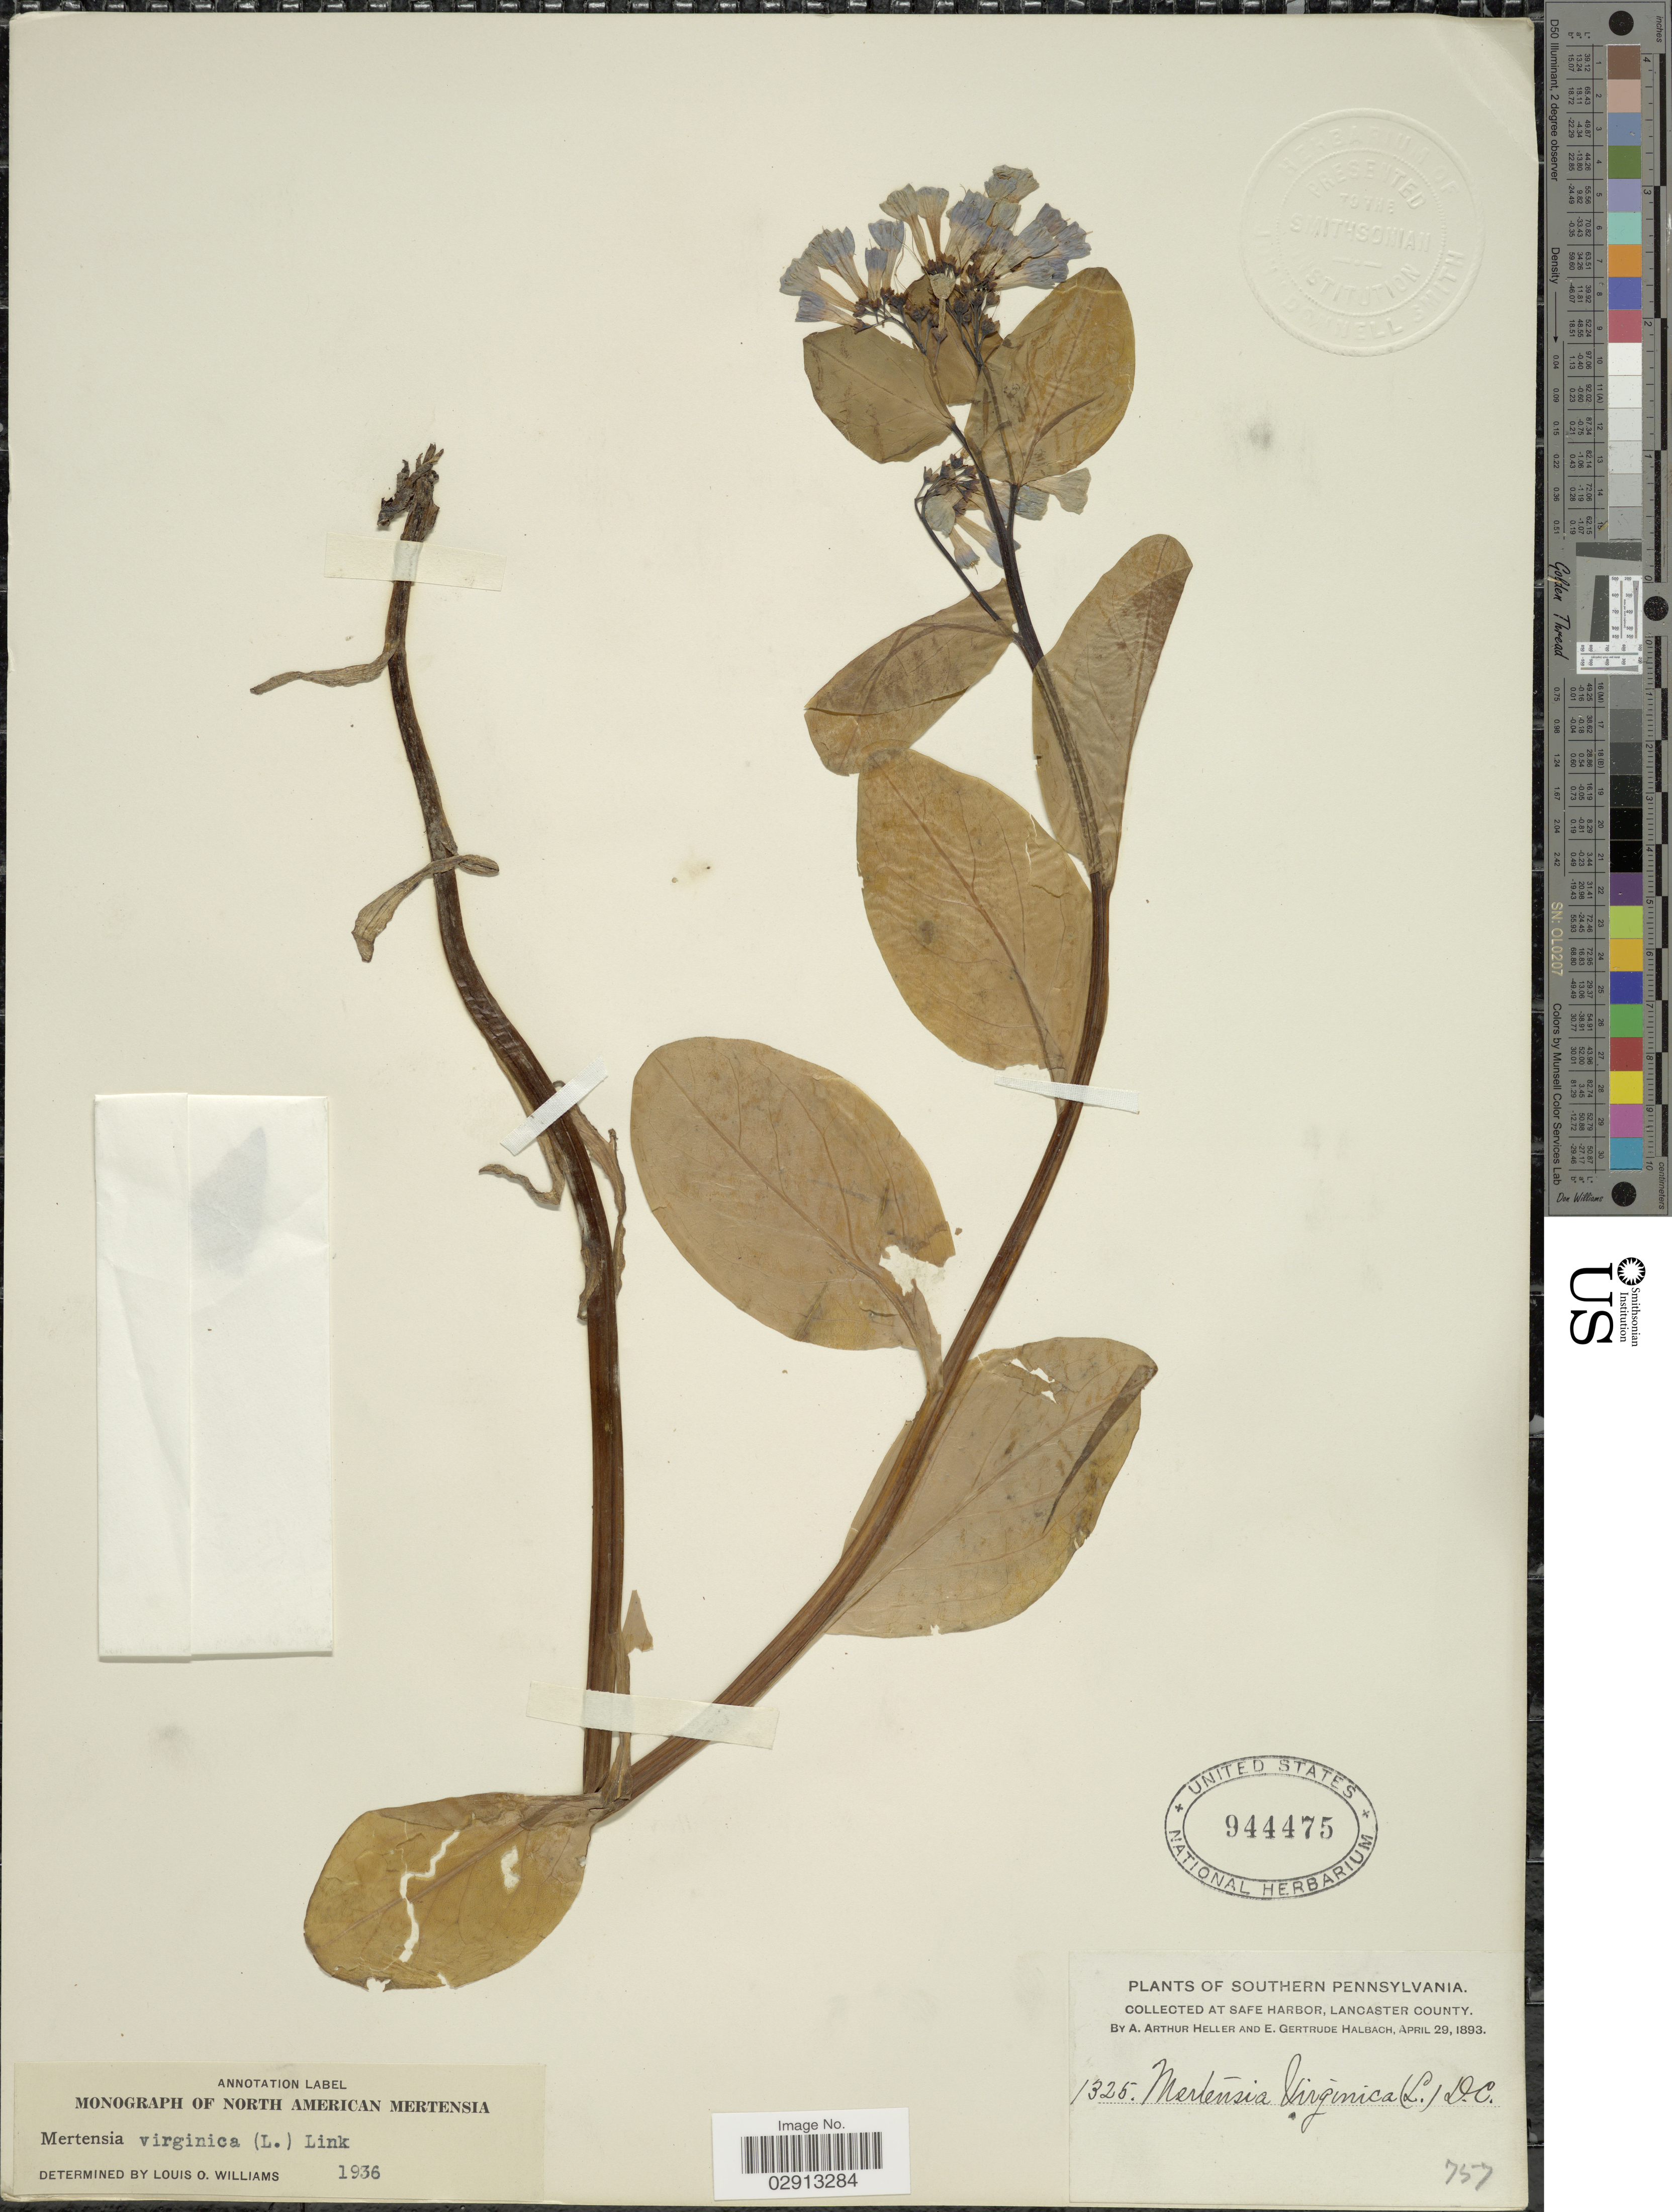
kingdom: Plantae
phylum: Tracheophyta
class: Magnoliopsida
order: Boraginales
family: Boraginaceae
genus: Mertensia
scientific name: Mertensia virginica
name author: (L.) Pers. ex Link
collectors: A. A. Heller & E. G. Halbach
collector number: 1325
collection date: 1893-04-29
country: United States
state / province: Pennsylvania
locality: Southern Pennsylvania. At Safe Harbor, Lancaster County.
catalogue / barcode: US 944475